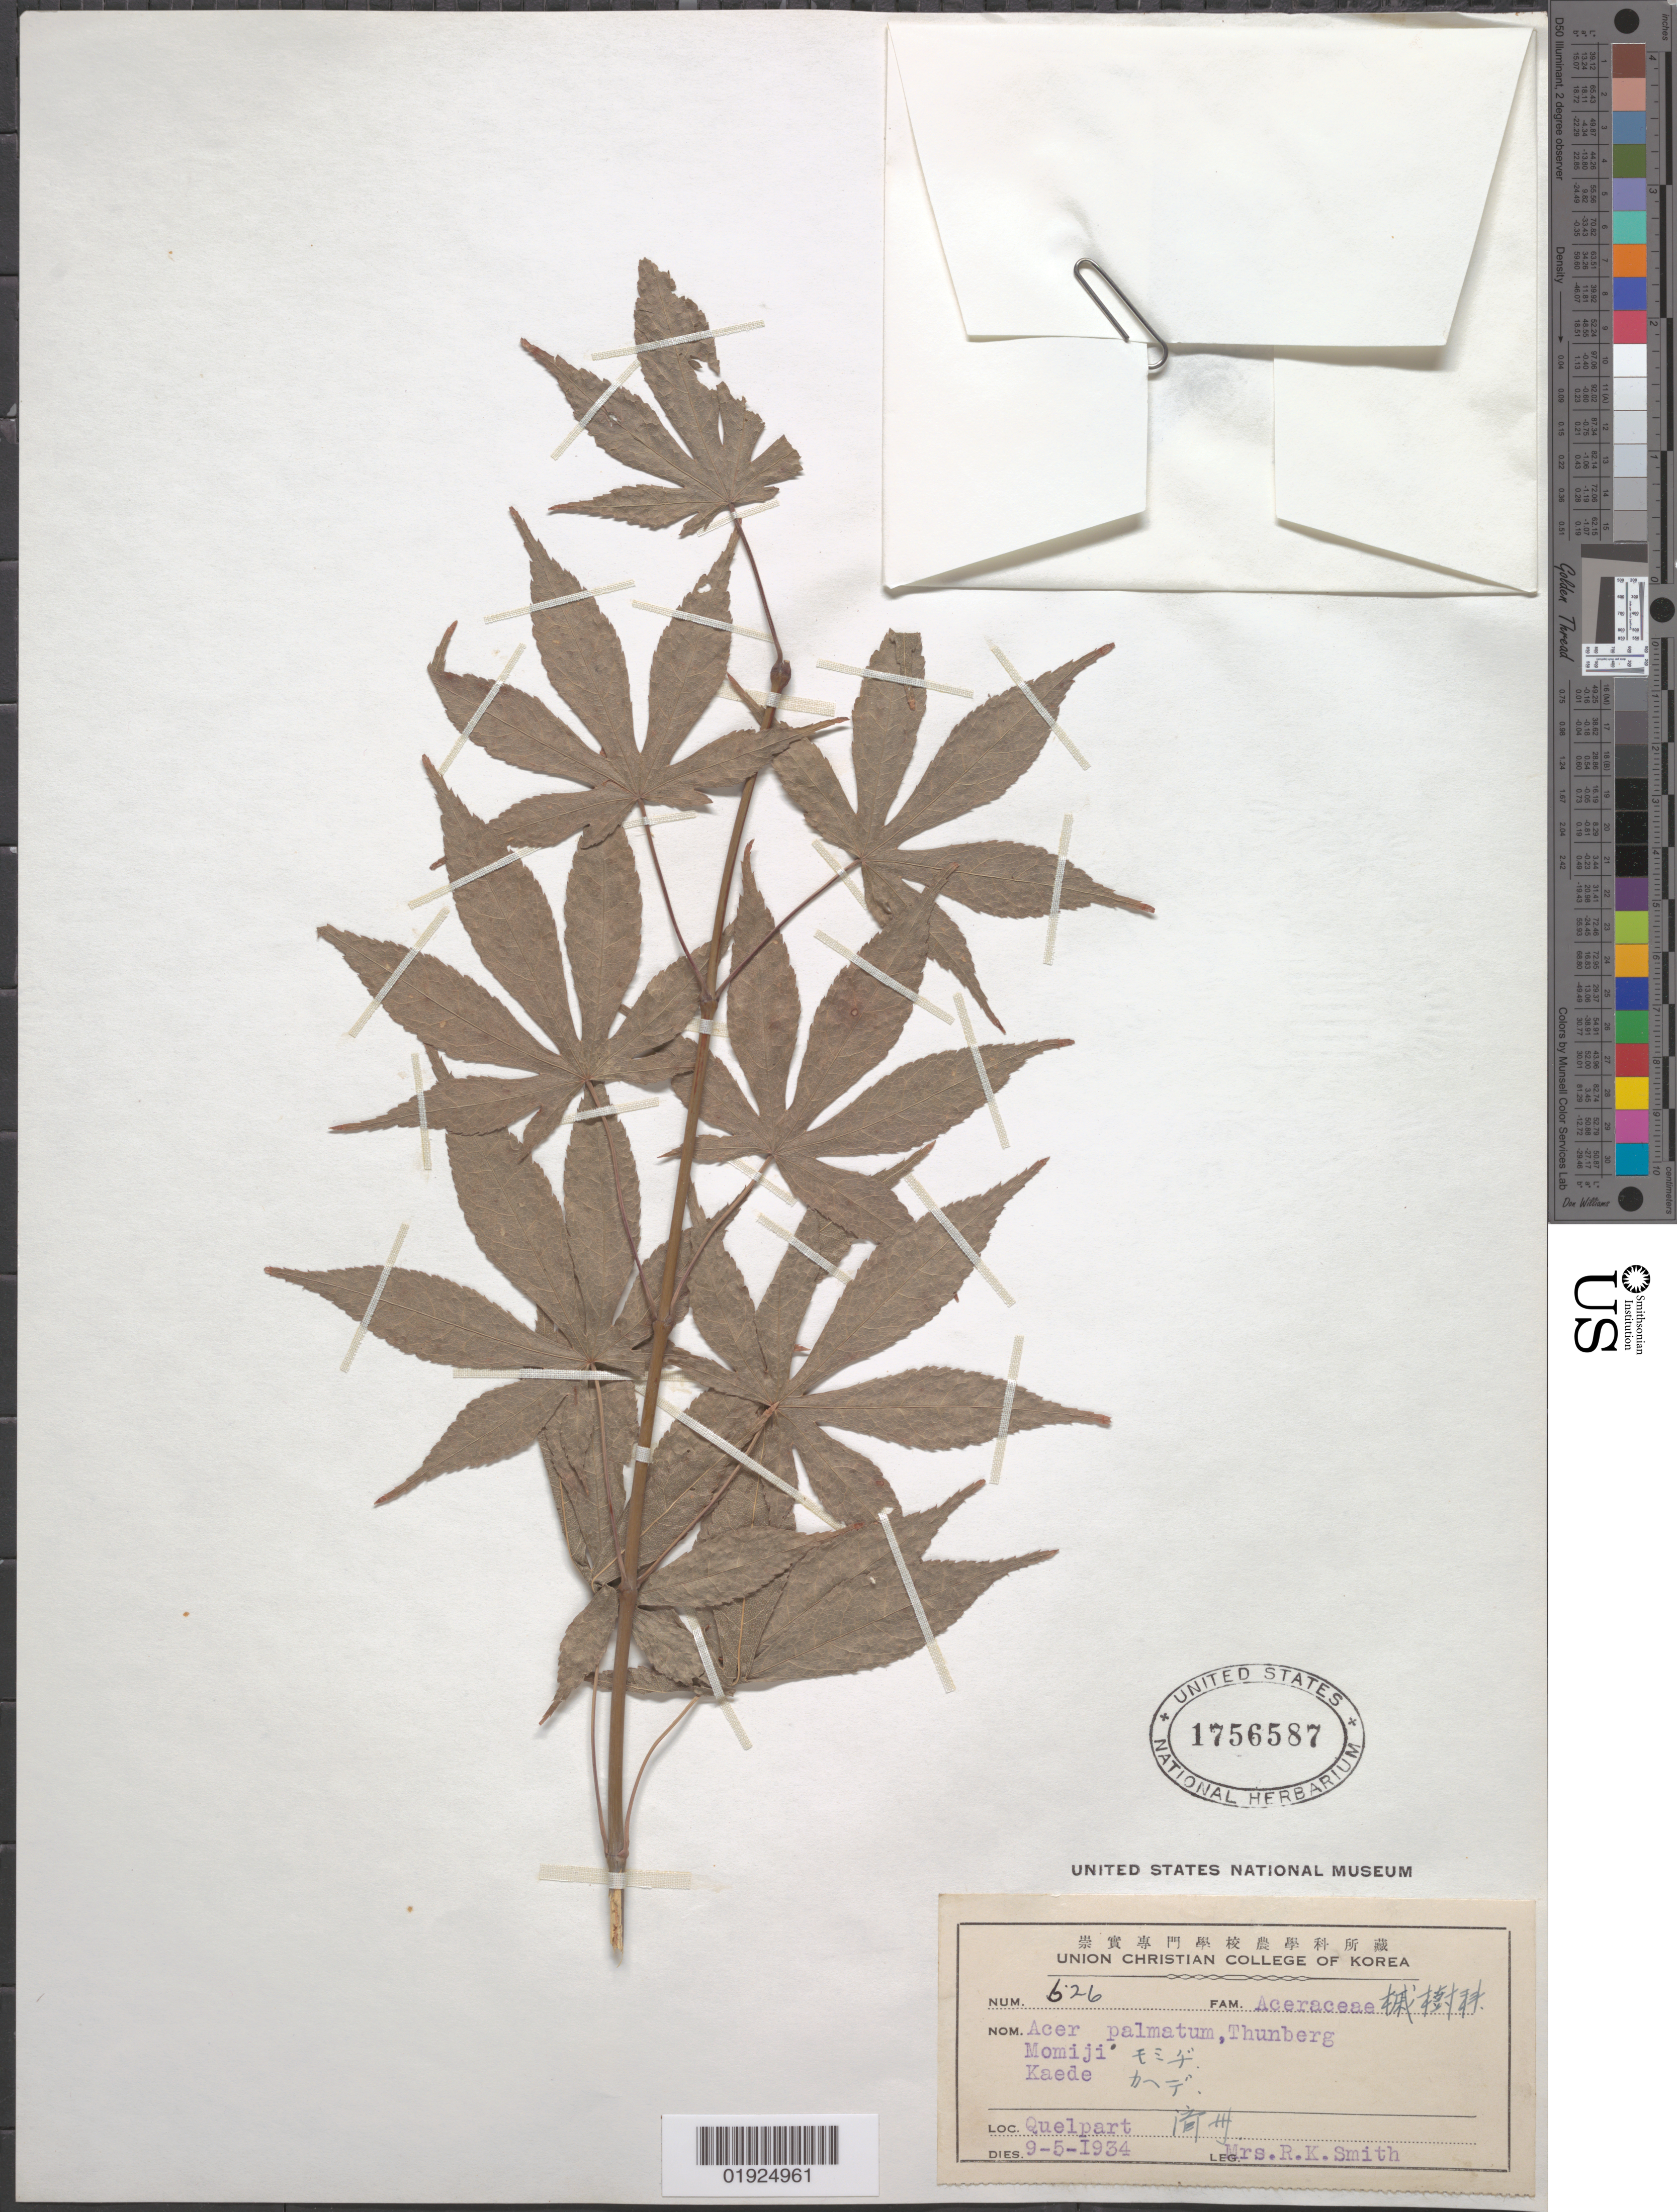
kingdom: Plantae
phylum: Tracheophyta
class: Magnoliopsida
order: Sapindales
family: Sapindaceae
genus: Acer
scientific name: Acer palmatum f. atropurpureum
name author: (Van Houtte) G. Nicholson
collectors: R. Smith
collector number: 626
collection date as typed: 9-5-1934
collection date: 1934-09-05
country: South Korea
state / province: Jeju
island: Jeju I.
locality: Quelpart [Jeju Island]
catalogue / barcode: US 1756587